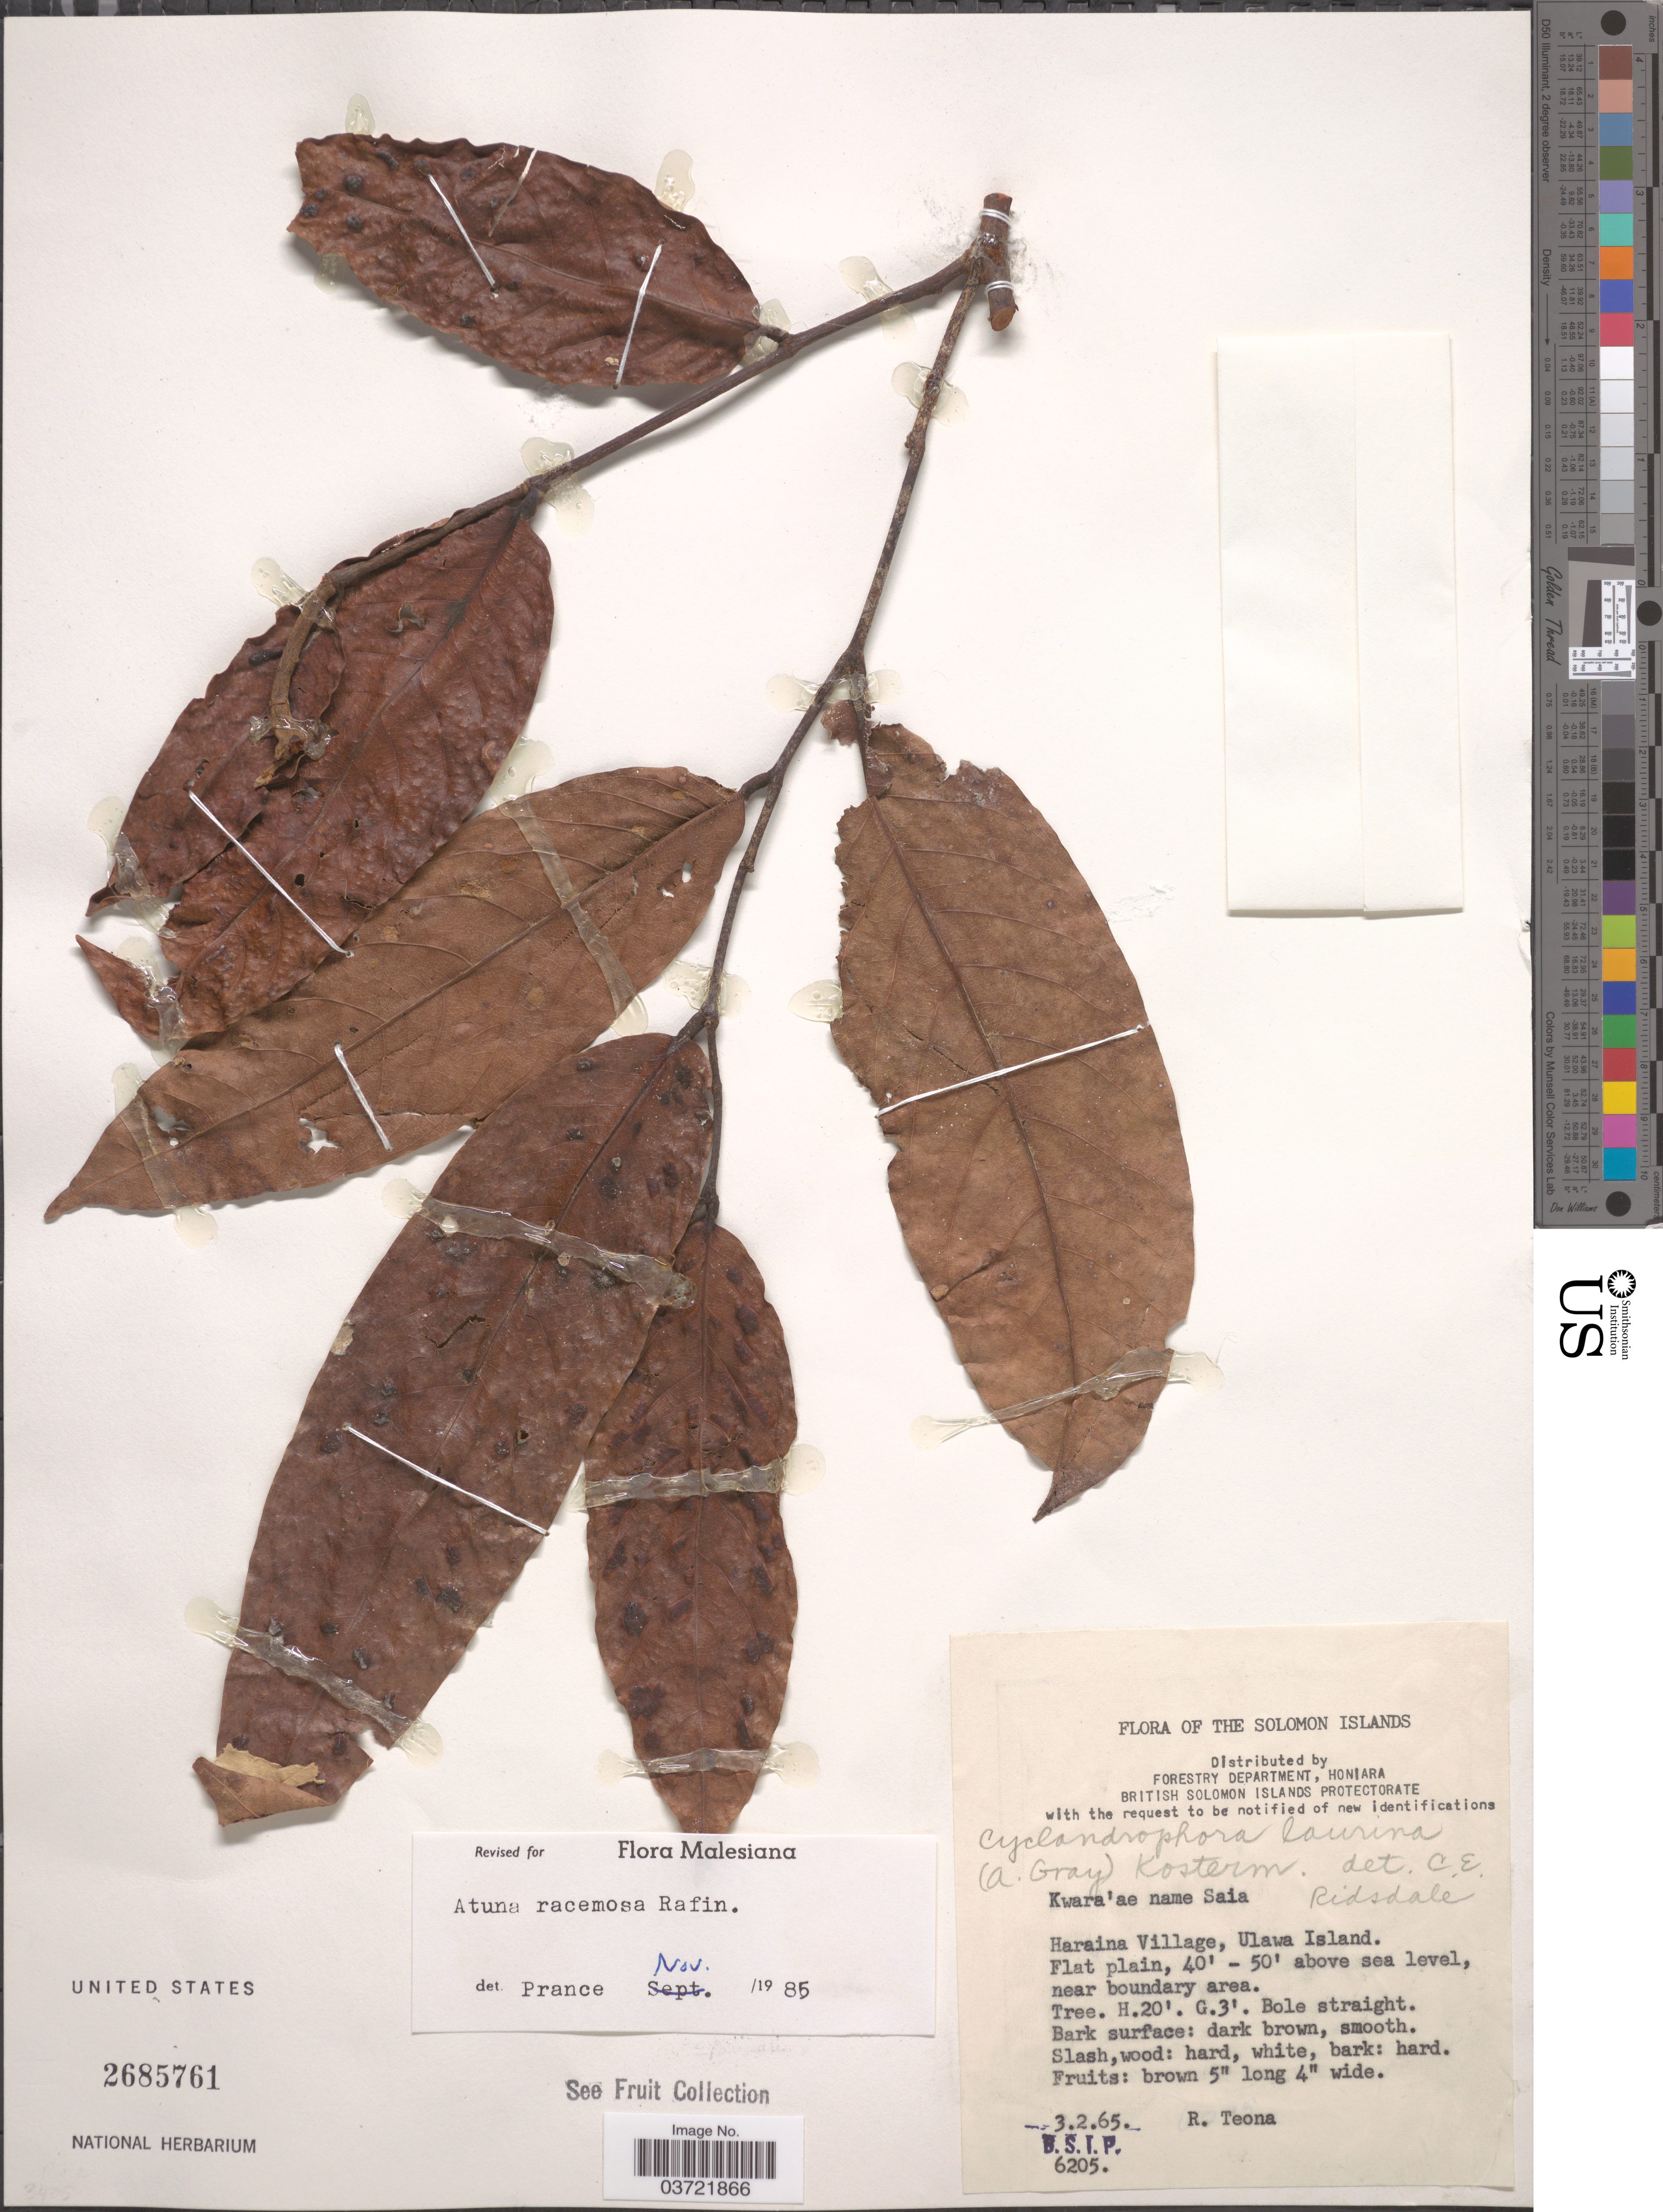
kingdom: Plantae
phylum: Tracheophyta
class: Magnoliopsida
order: Malpighiales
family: Chrysobalanaceae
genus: Atuna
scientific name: Atuna racemosa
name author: Raf.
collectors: R. Teona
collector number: BSIP6205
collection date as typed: Transcribed d/m/y: 3/2/65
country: Solomon Islands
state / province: Solomon Islands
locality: Haraina Village, Ulawa Island.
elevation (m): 12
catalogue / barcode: US 2685761